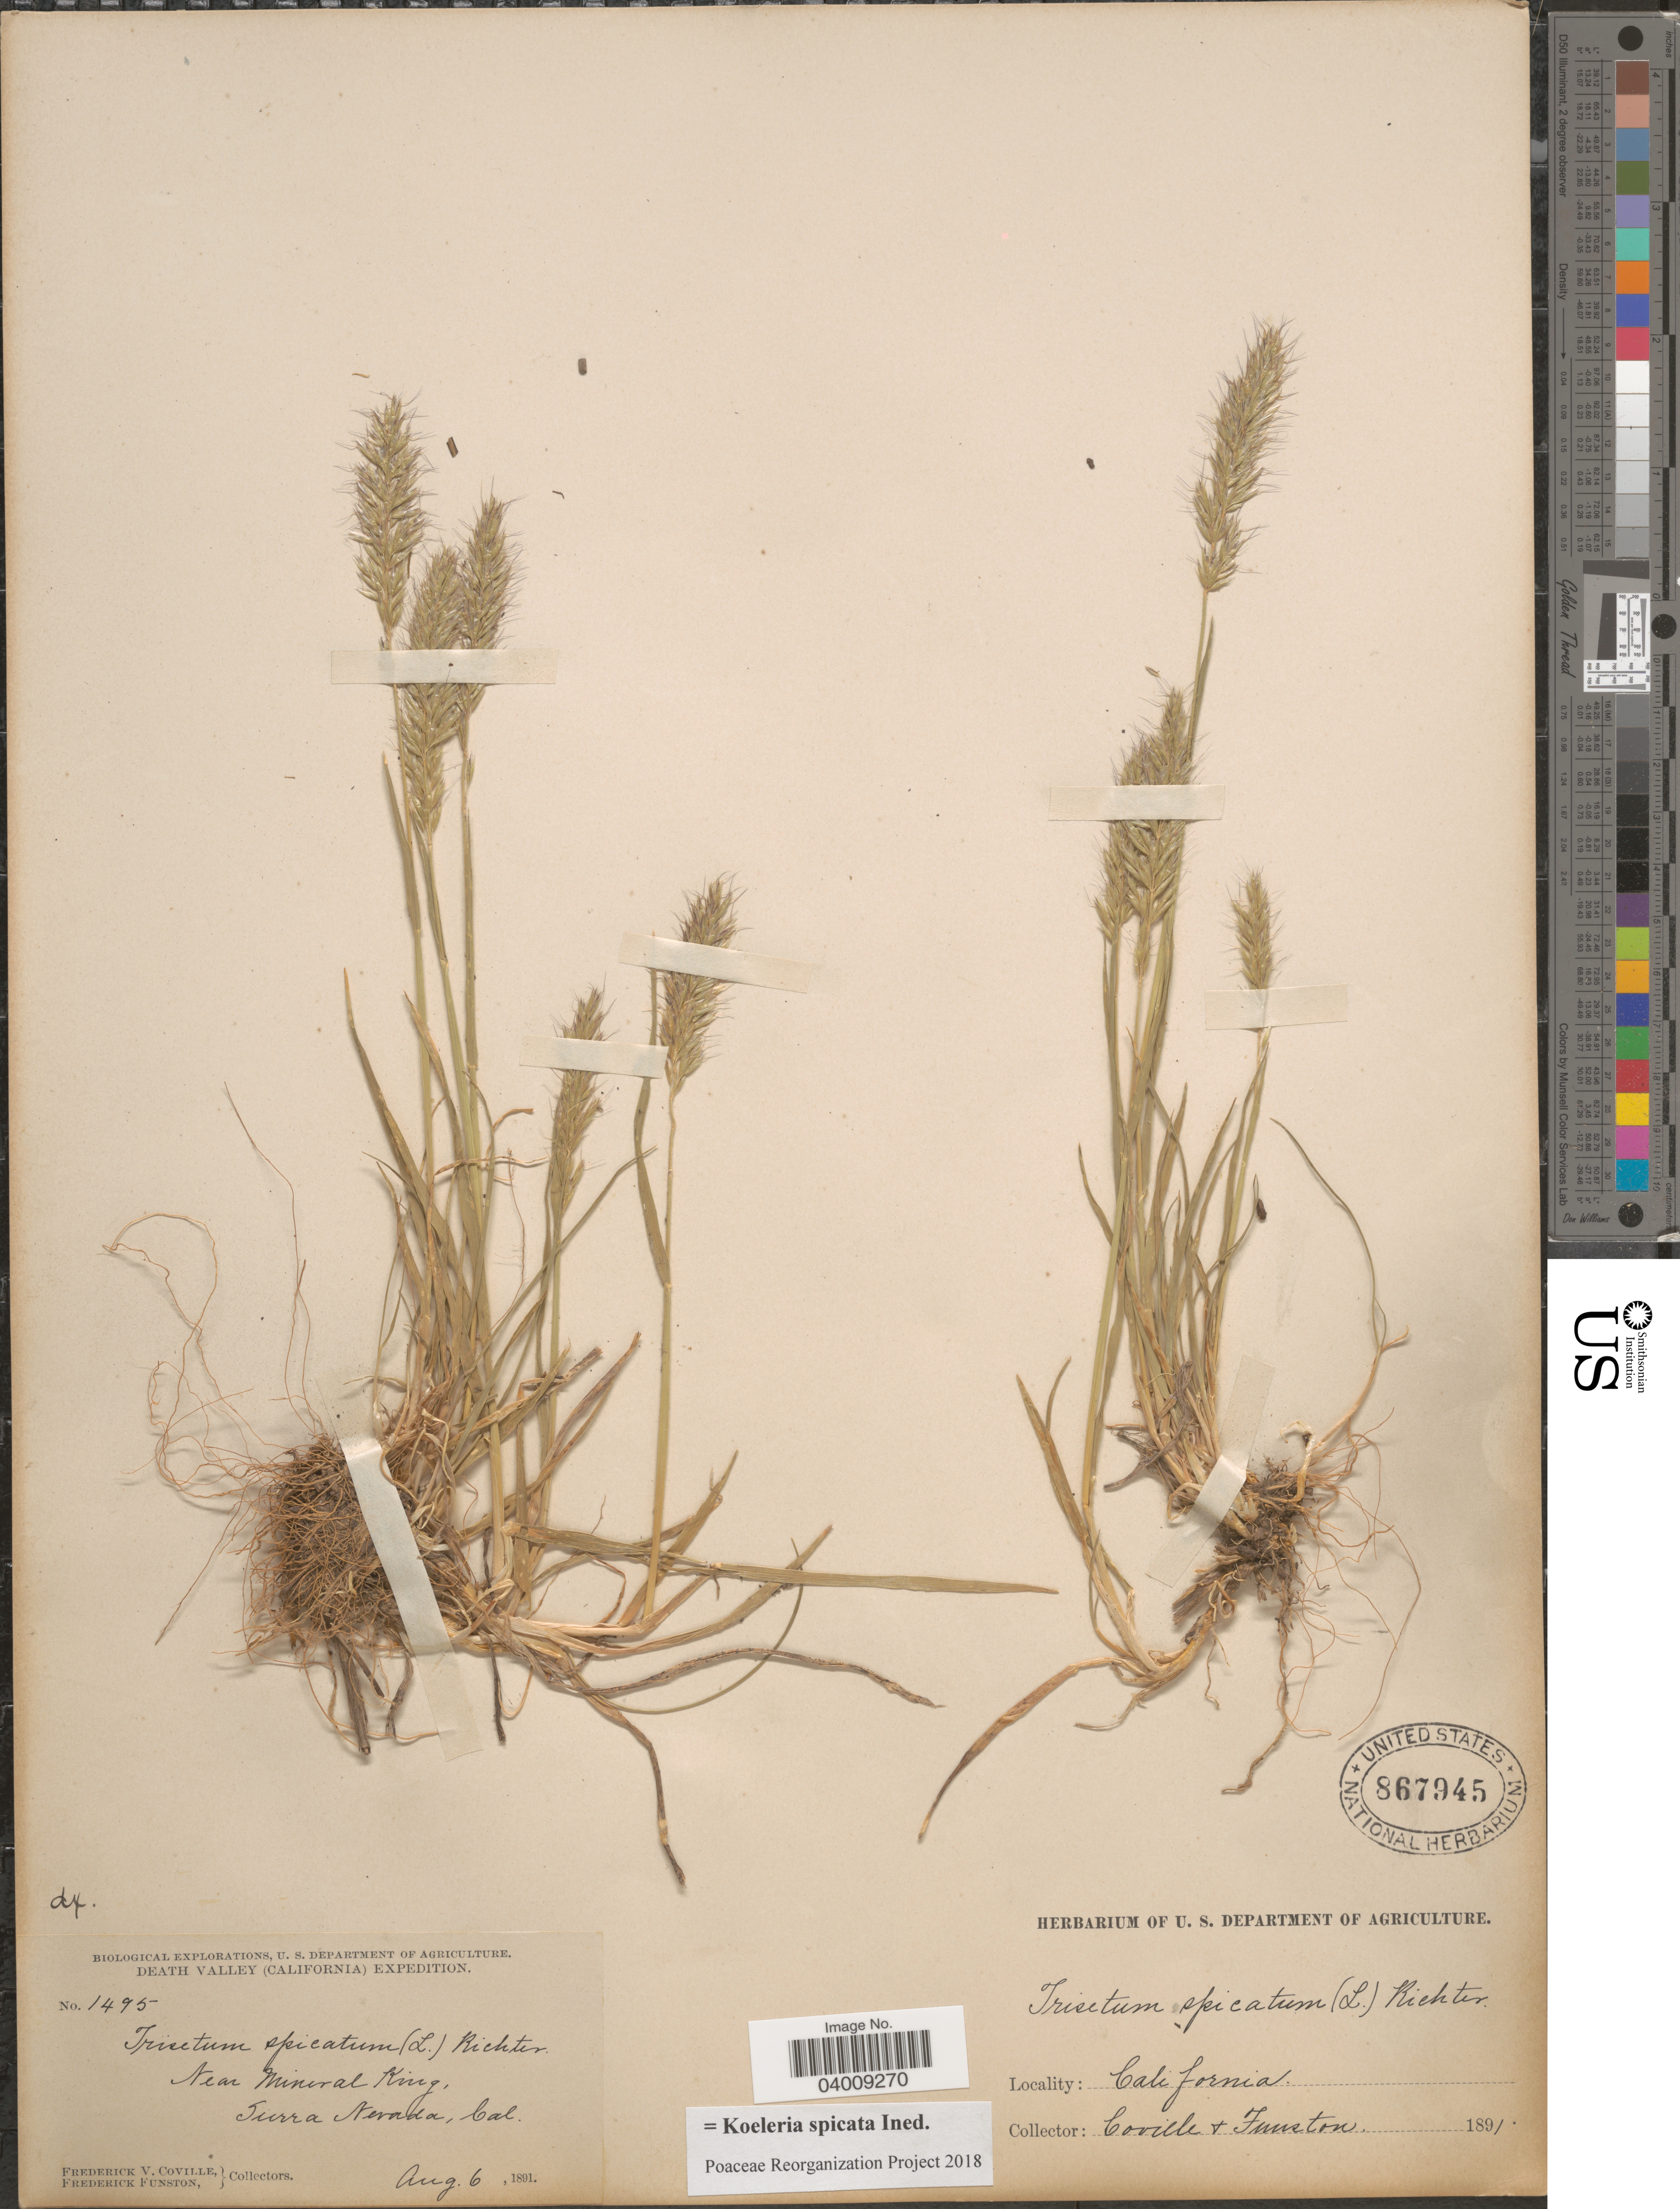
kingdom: Plantae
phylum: Tracheophyta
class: Liliopsida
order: Poales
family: Poaceae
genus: Koeleria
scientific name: Koeleria spicata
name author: (L.) Barberá et al.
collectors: F. V. Coville & F. Funston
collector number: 1495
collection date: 1891-08-06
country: United States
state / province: California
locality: Near Mineral King, Sierra Nevada.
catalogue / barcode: US 867945